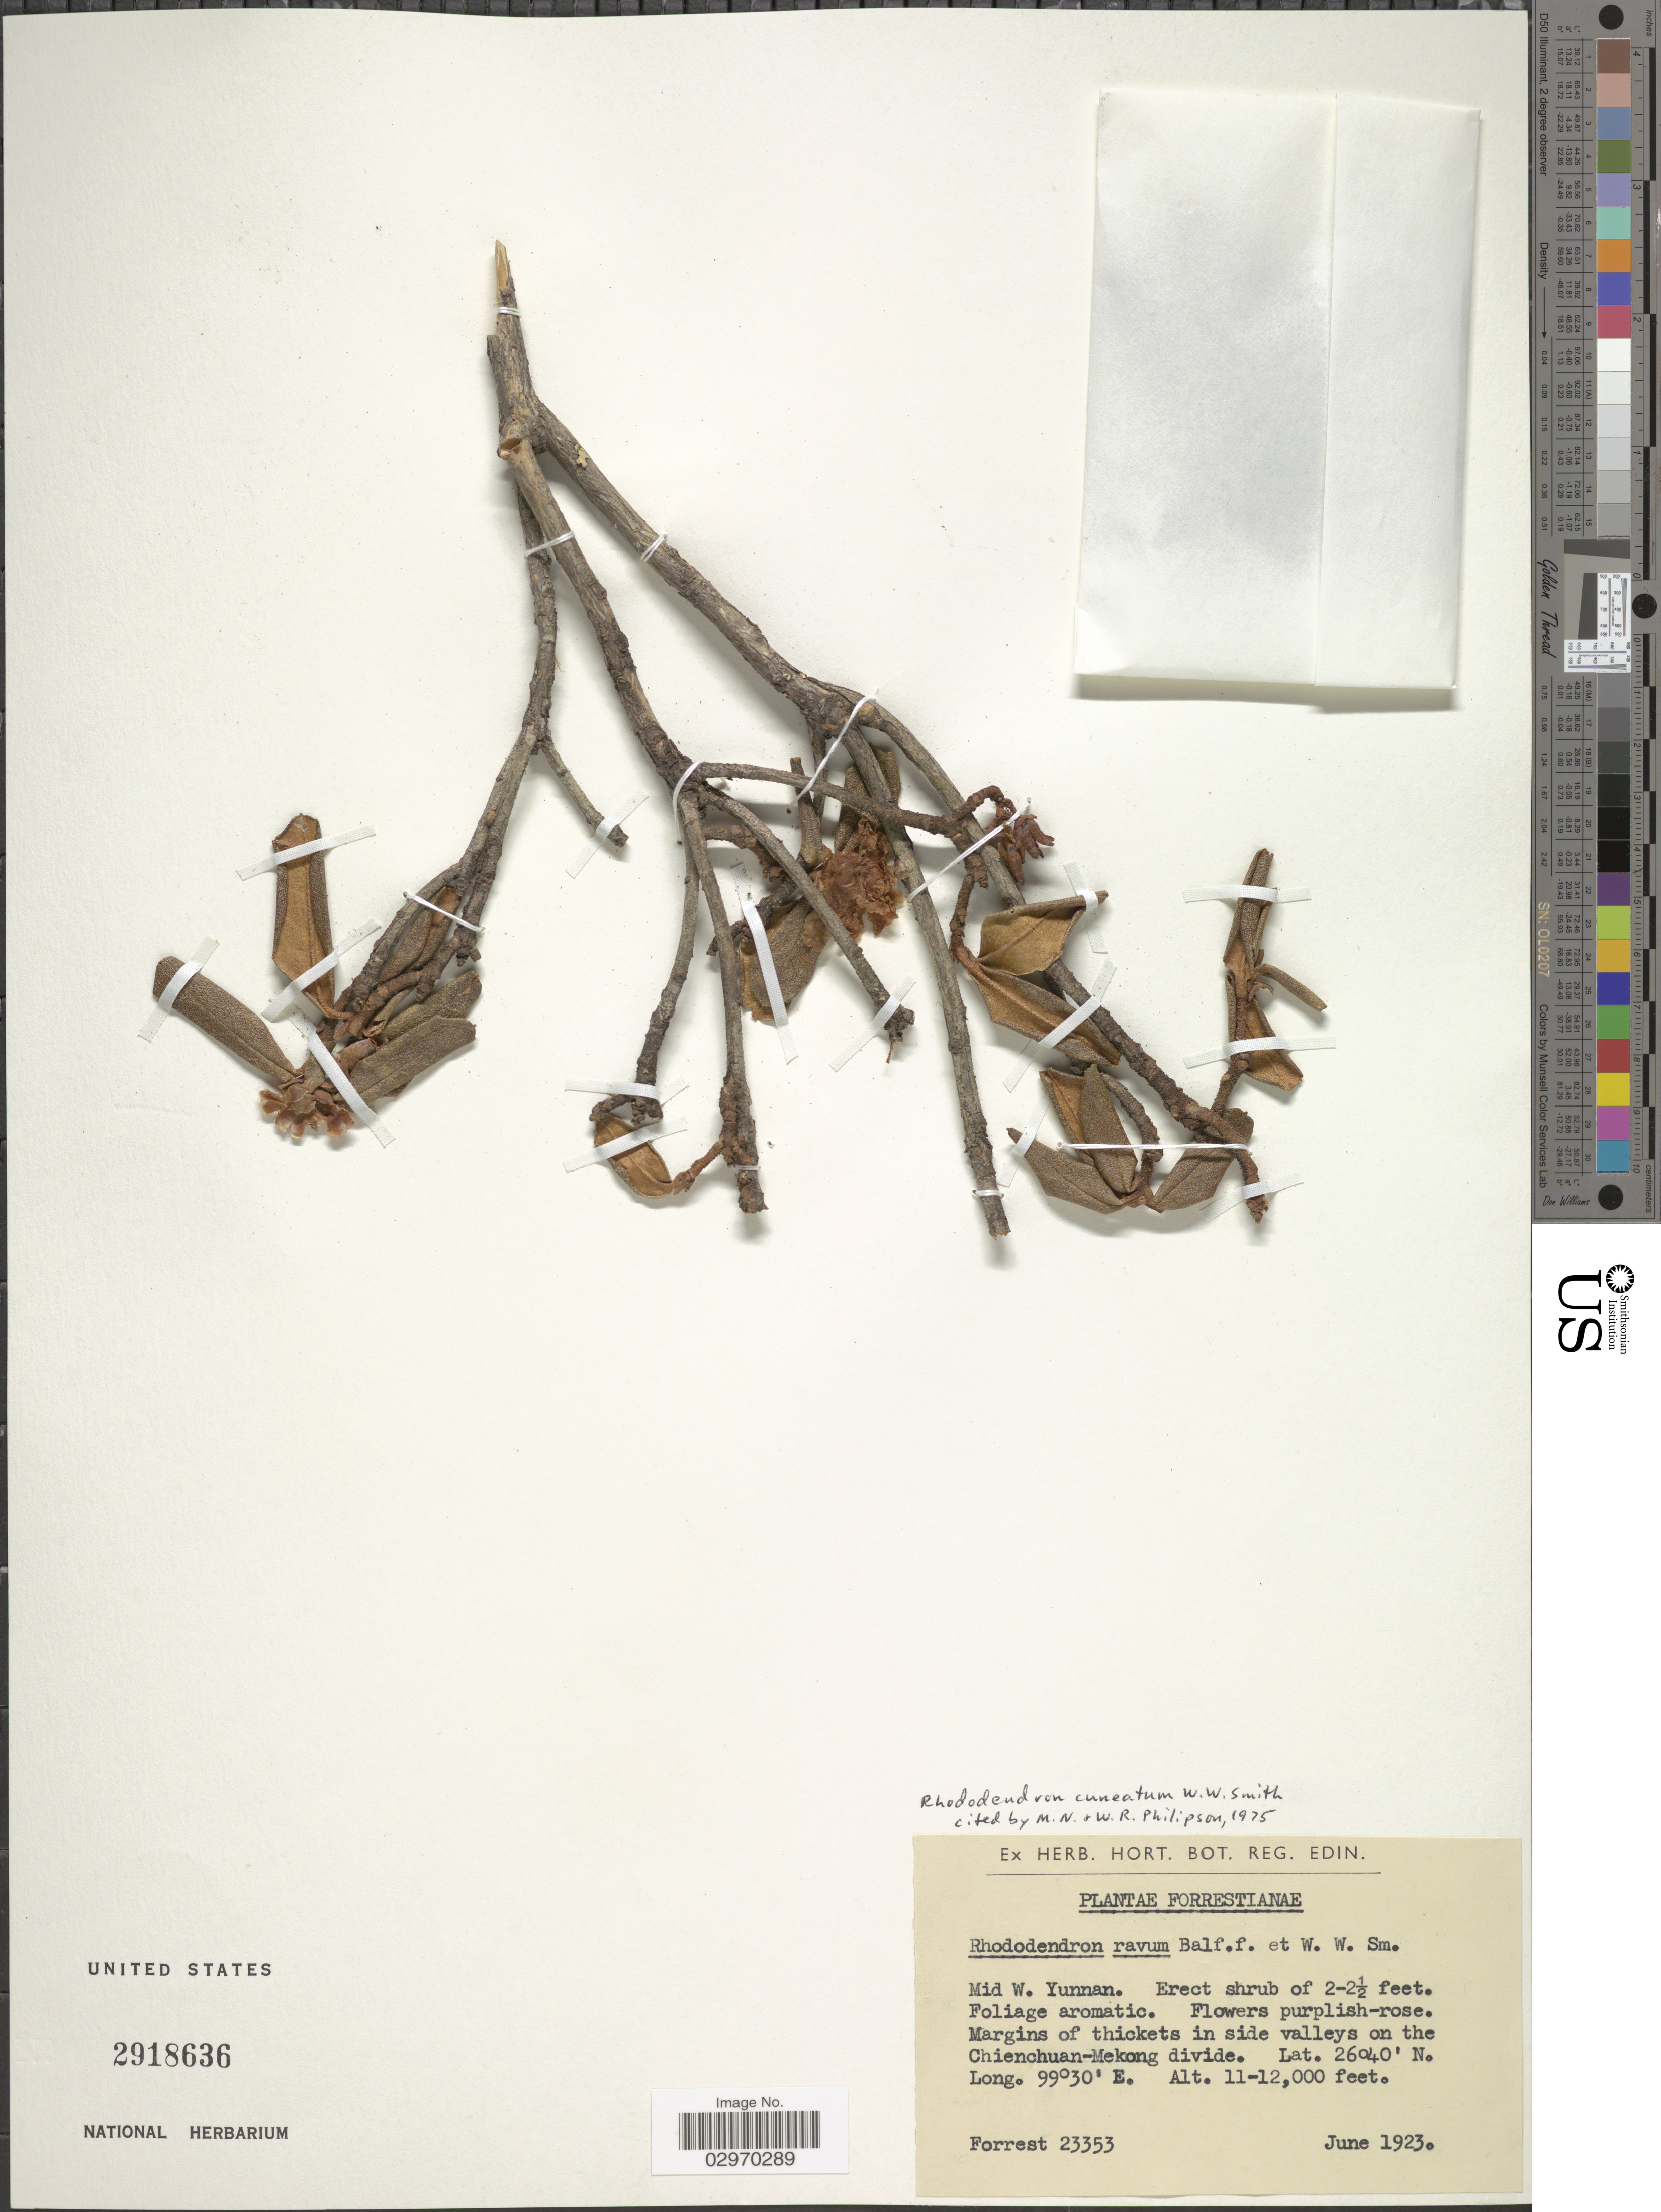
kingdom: Plantae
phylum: Tracheophyta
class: Magnoliopsida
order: Ericales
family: Ericaceae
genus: Rhododendron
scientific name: Rhododendron cuneatum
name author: W.W. Sm.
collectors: -. Forrest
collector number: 23353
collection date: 1923-06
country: China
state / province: Yunnan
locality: Mid W. Yunnan. Margins of thickets in side valleys on the Chienchuan-Mekong divide.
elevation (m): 3353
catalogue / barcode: US 2918636